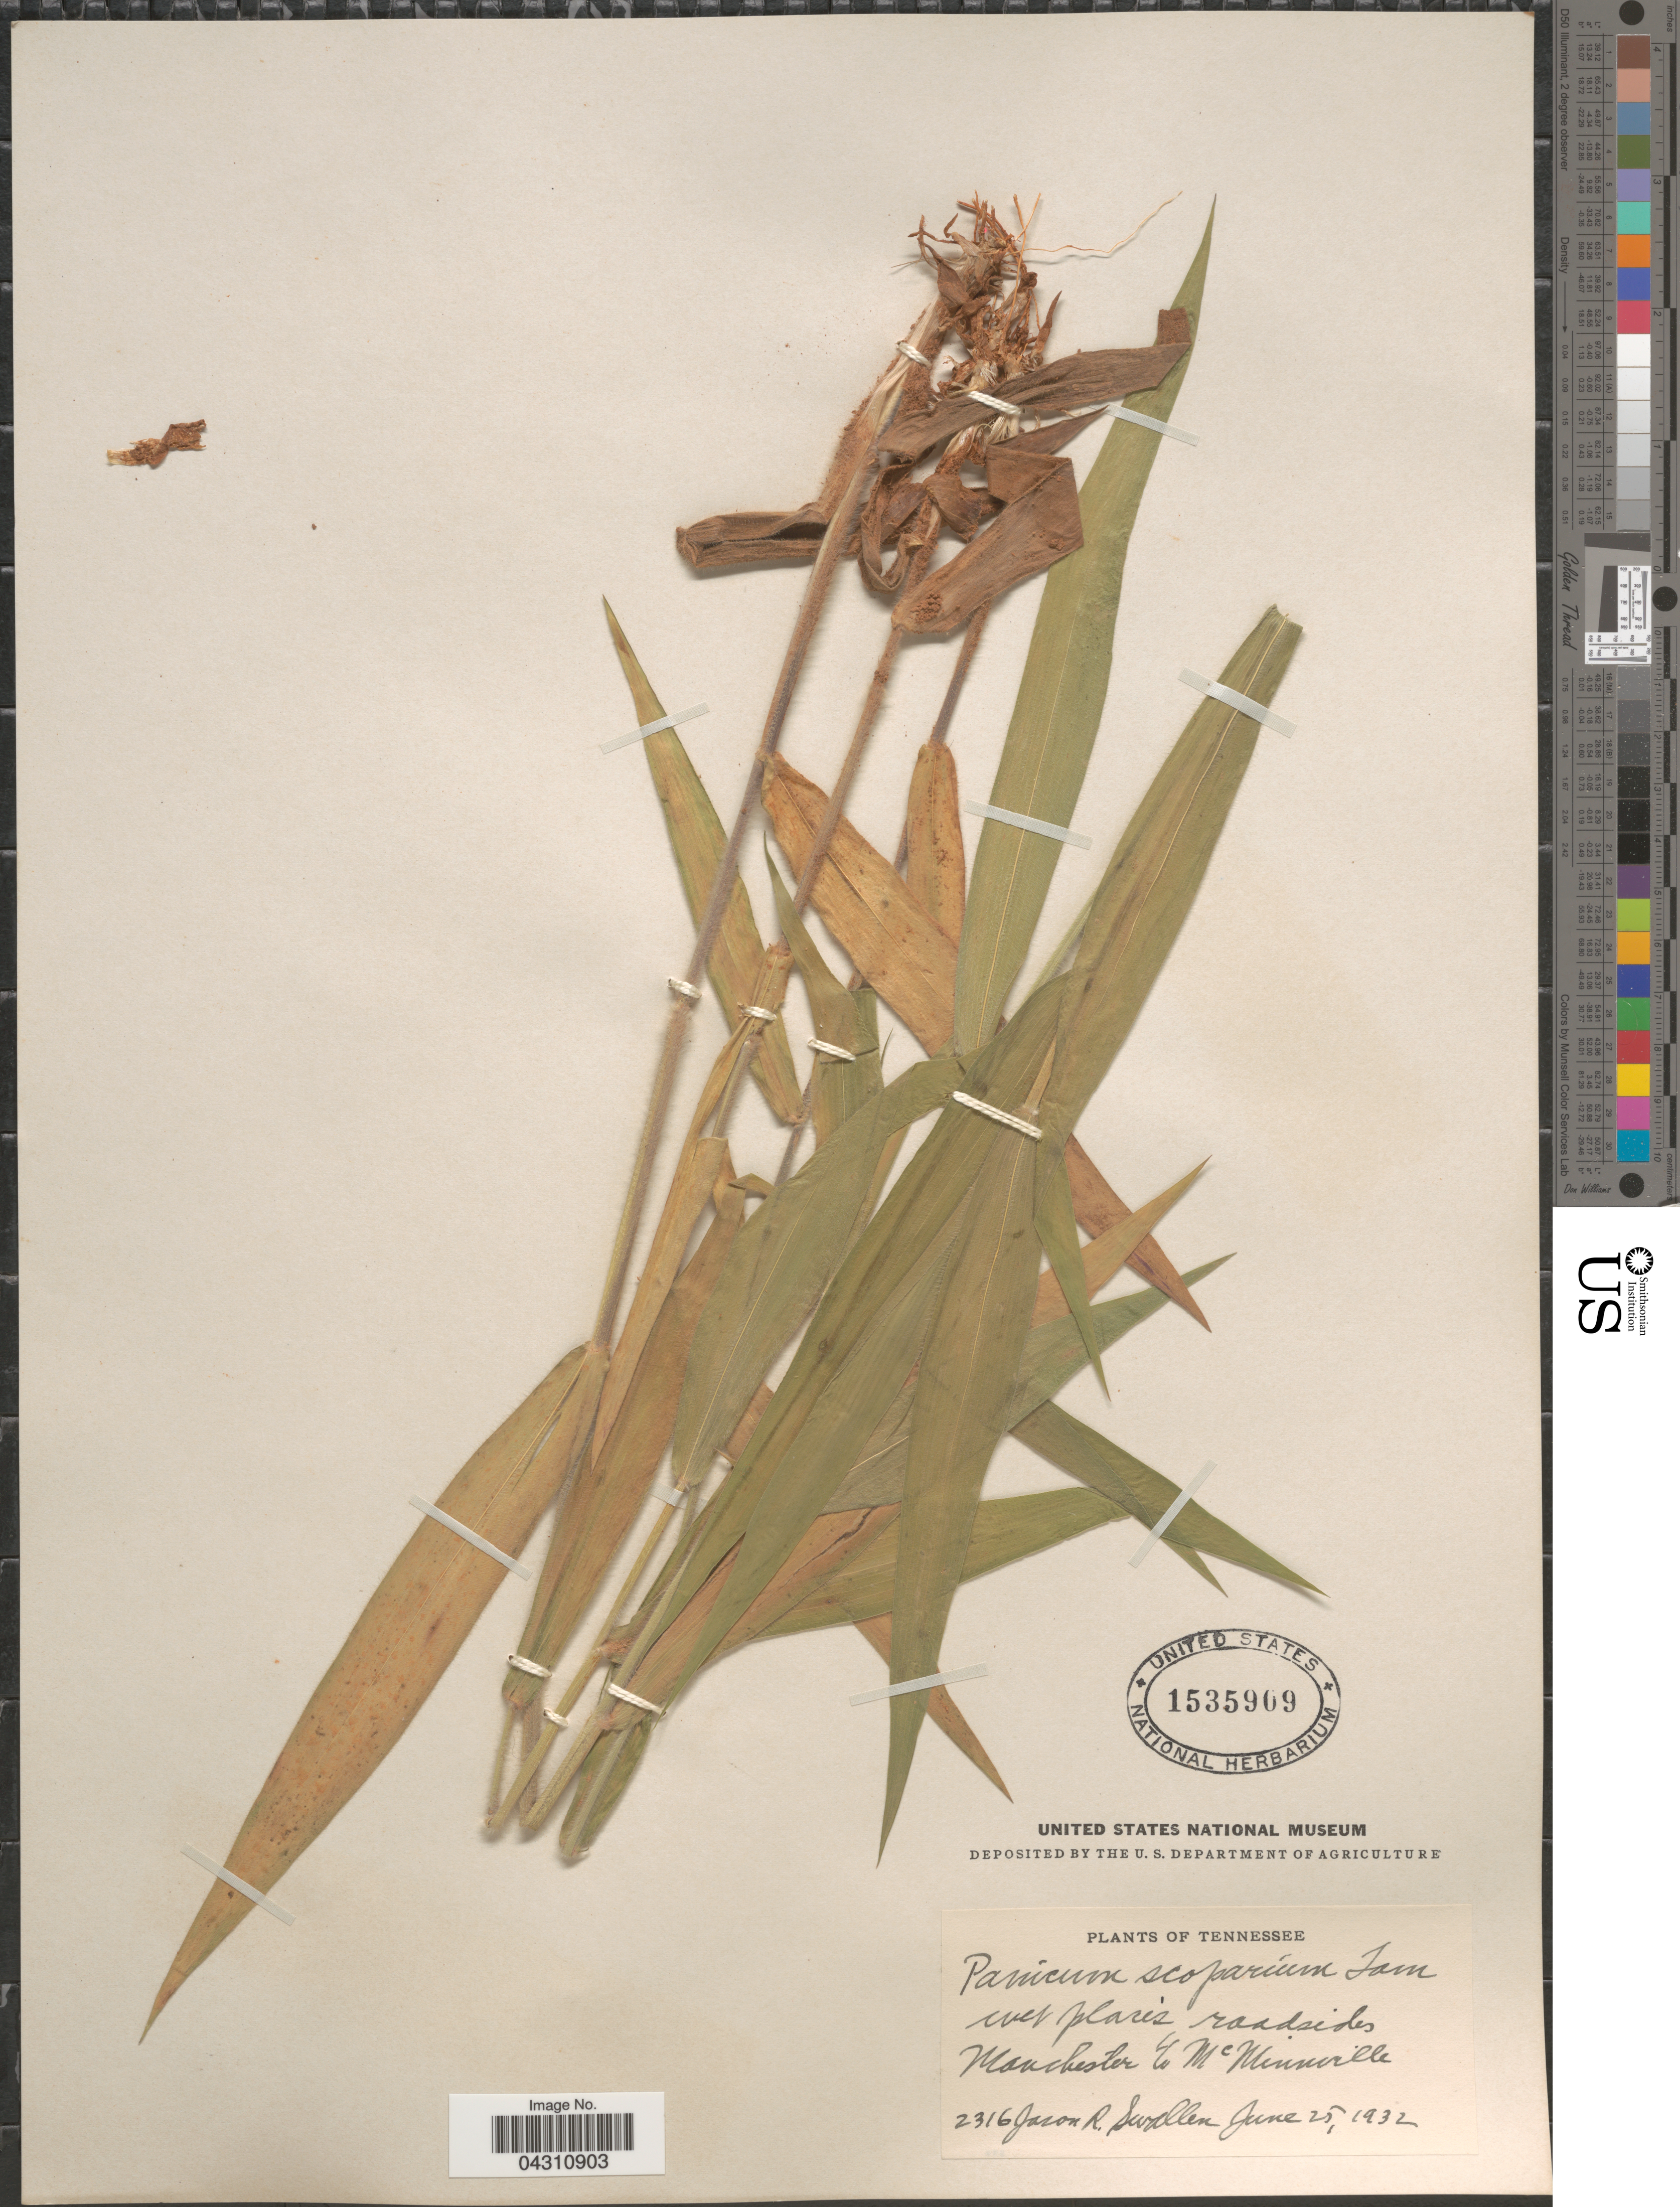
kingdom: Plantae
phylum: Tracheophyta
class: Liliopsida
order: Poales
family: Poaceae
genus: Dichanthelium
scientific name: Dichanthelium scoparium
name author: (Lam.) Gould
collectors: J. R. Swallen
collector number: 2316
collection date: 1932-06-25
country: United States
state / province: Tennessee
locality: Wet places roadsides. Manchester to McMinnville.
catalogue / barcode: US 1535909